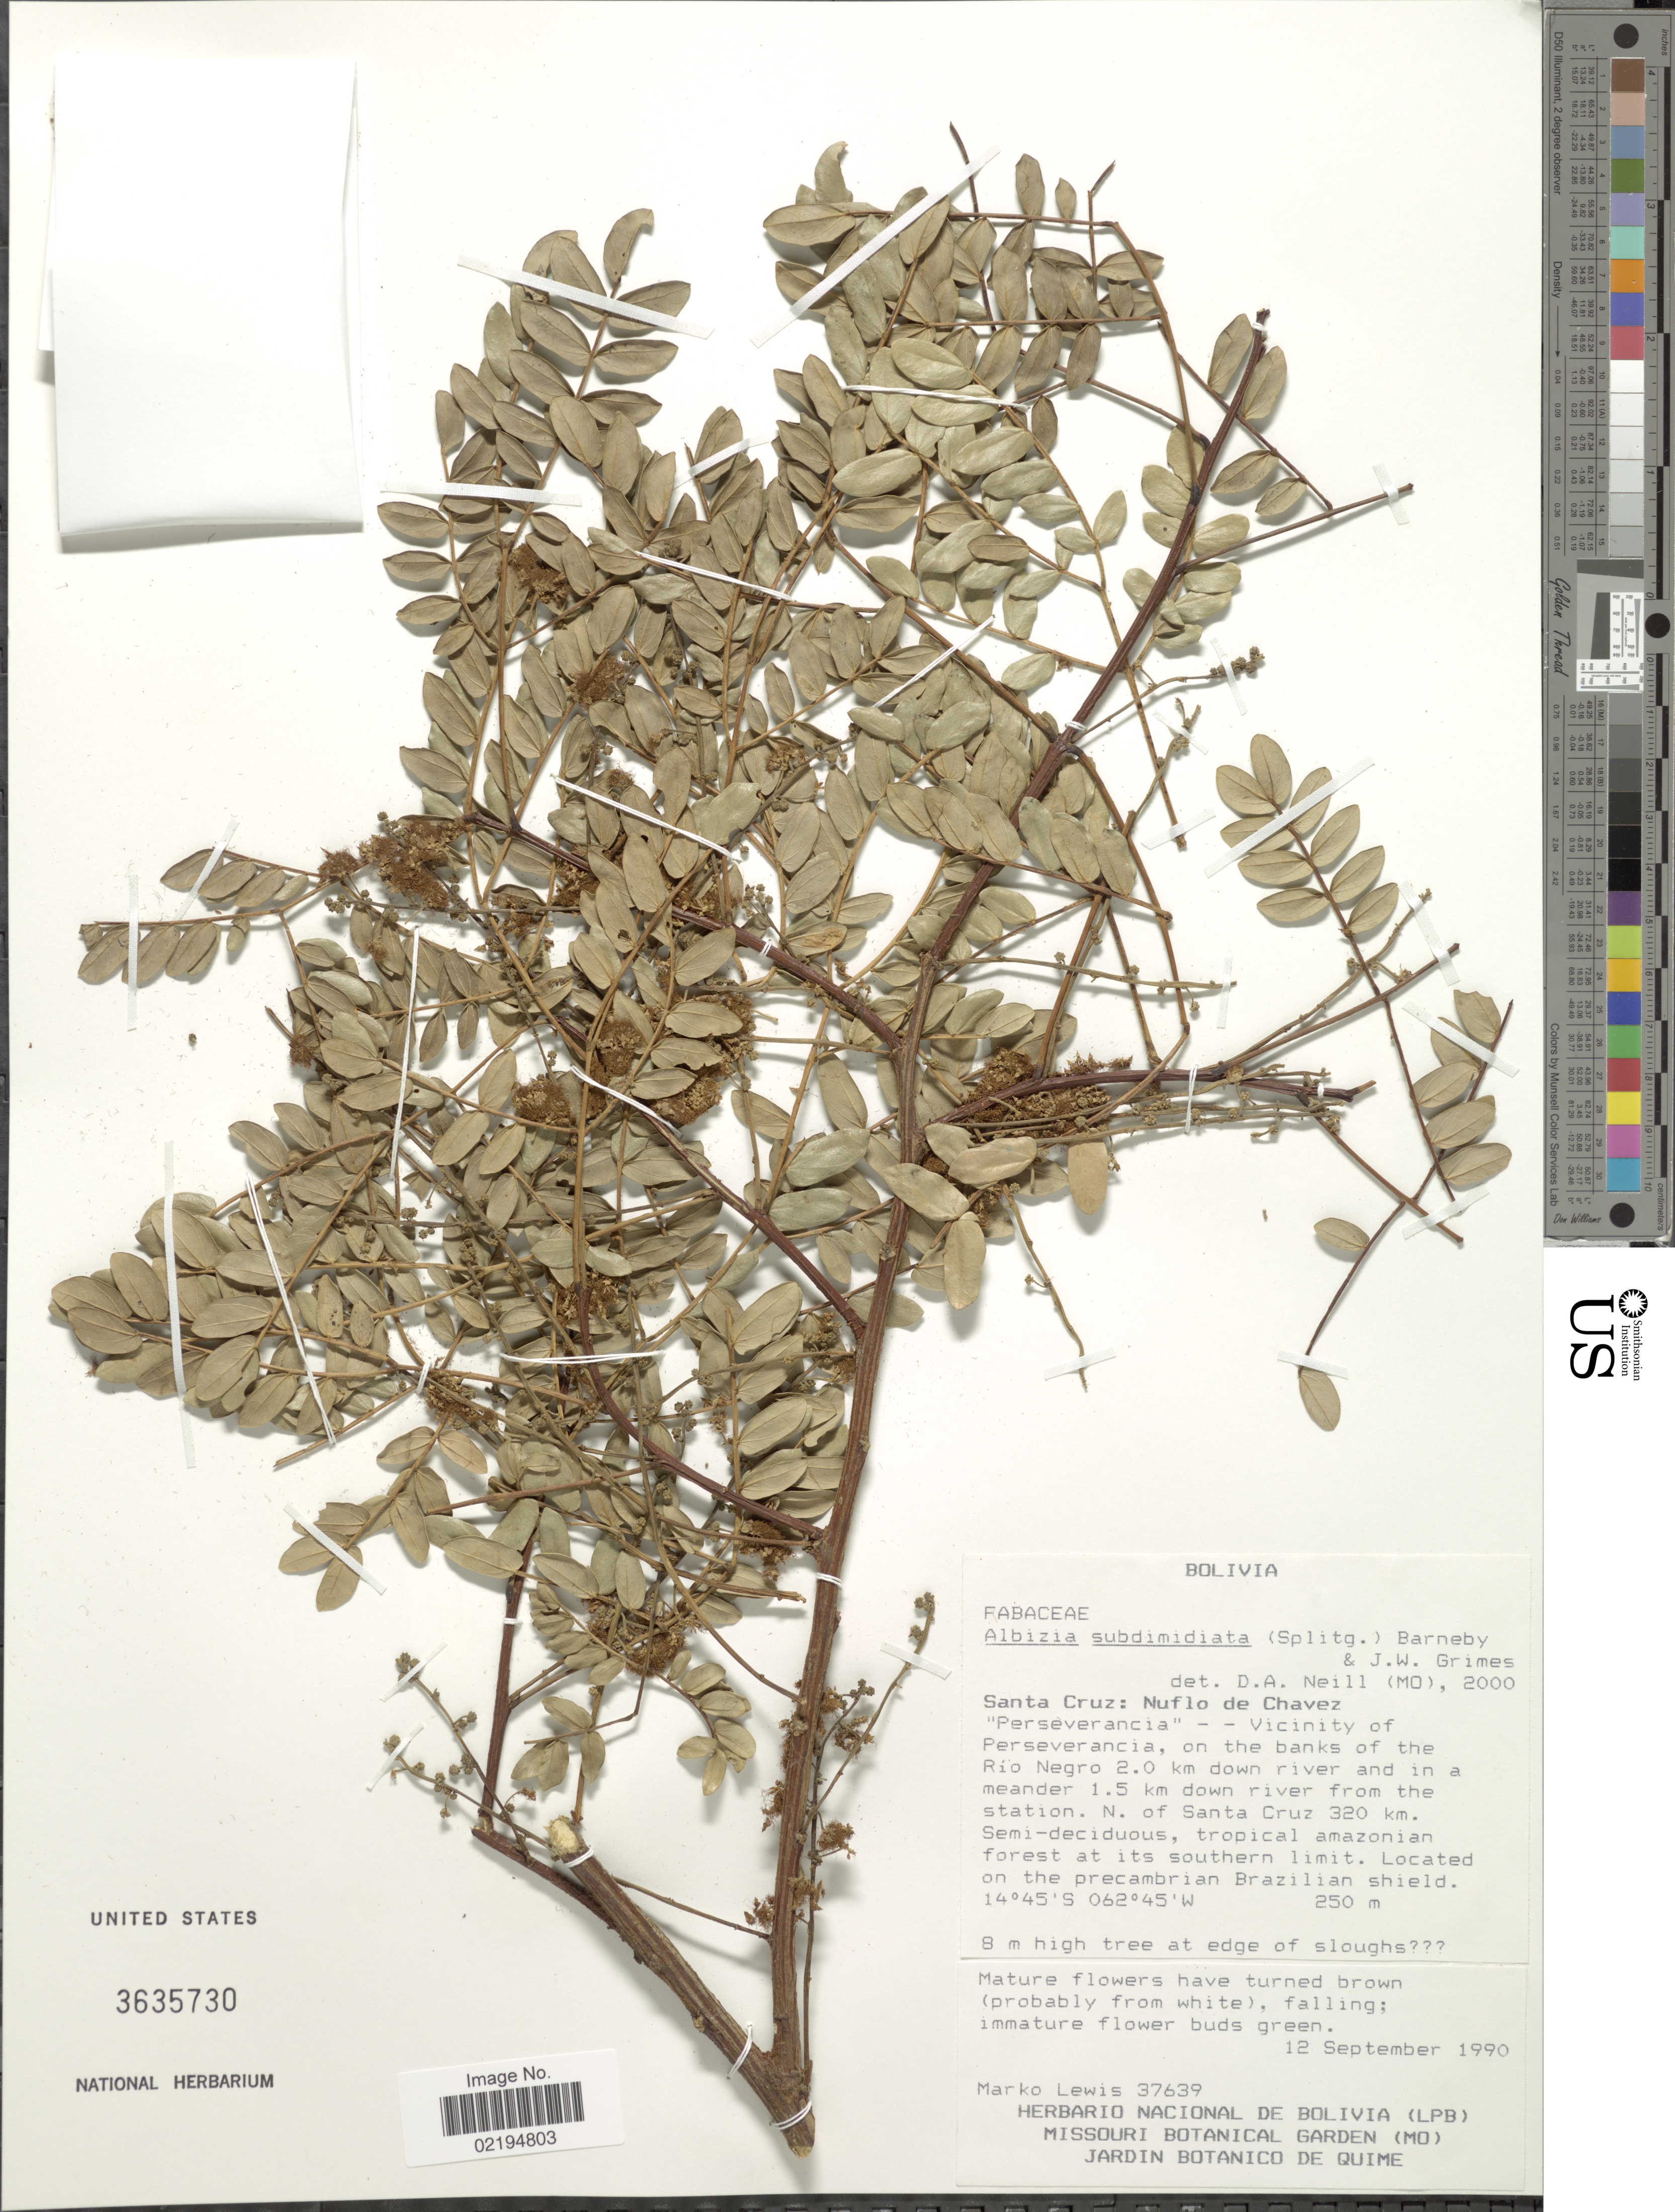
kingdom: Plantae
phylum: Tracheophyta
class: Magnoliopsida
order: Fabales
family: Fabaceae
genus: Pseudalbizzia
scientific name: Pseudalbizzia subdimidiata var. subdimidiata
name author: (Splitg.) Koenen & Duno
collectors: M. A. Lewis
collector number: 37639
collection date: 1990-09-12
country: Bolivia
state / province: Santa Cruz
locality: Nuflo de Chavez, "Perseverancia"-vicinity of Perseverancia, on the banks of the Rio Negro 2.0 km down river and in a meander 1.5 km down river from the station, N. of Santa Cruz 320 km, located on the precambrian Brazilian shield.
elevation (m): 250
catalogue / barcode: US 3635730